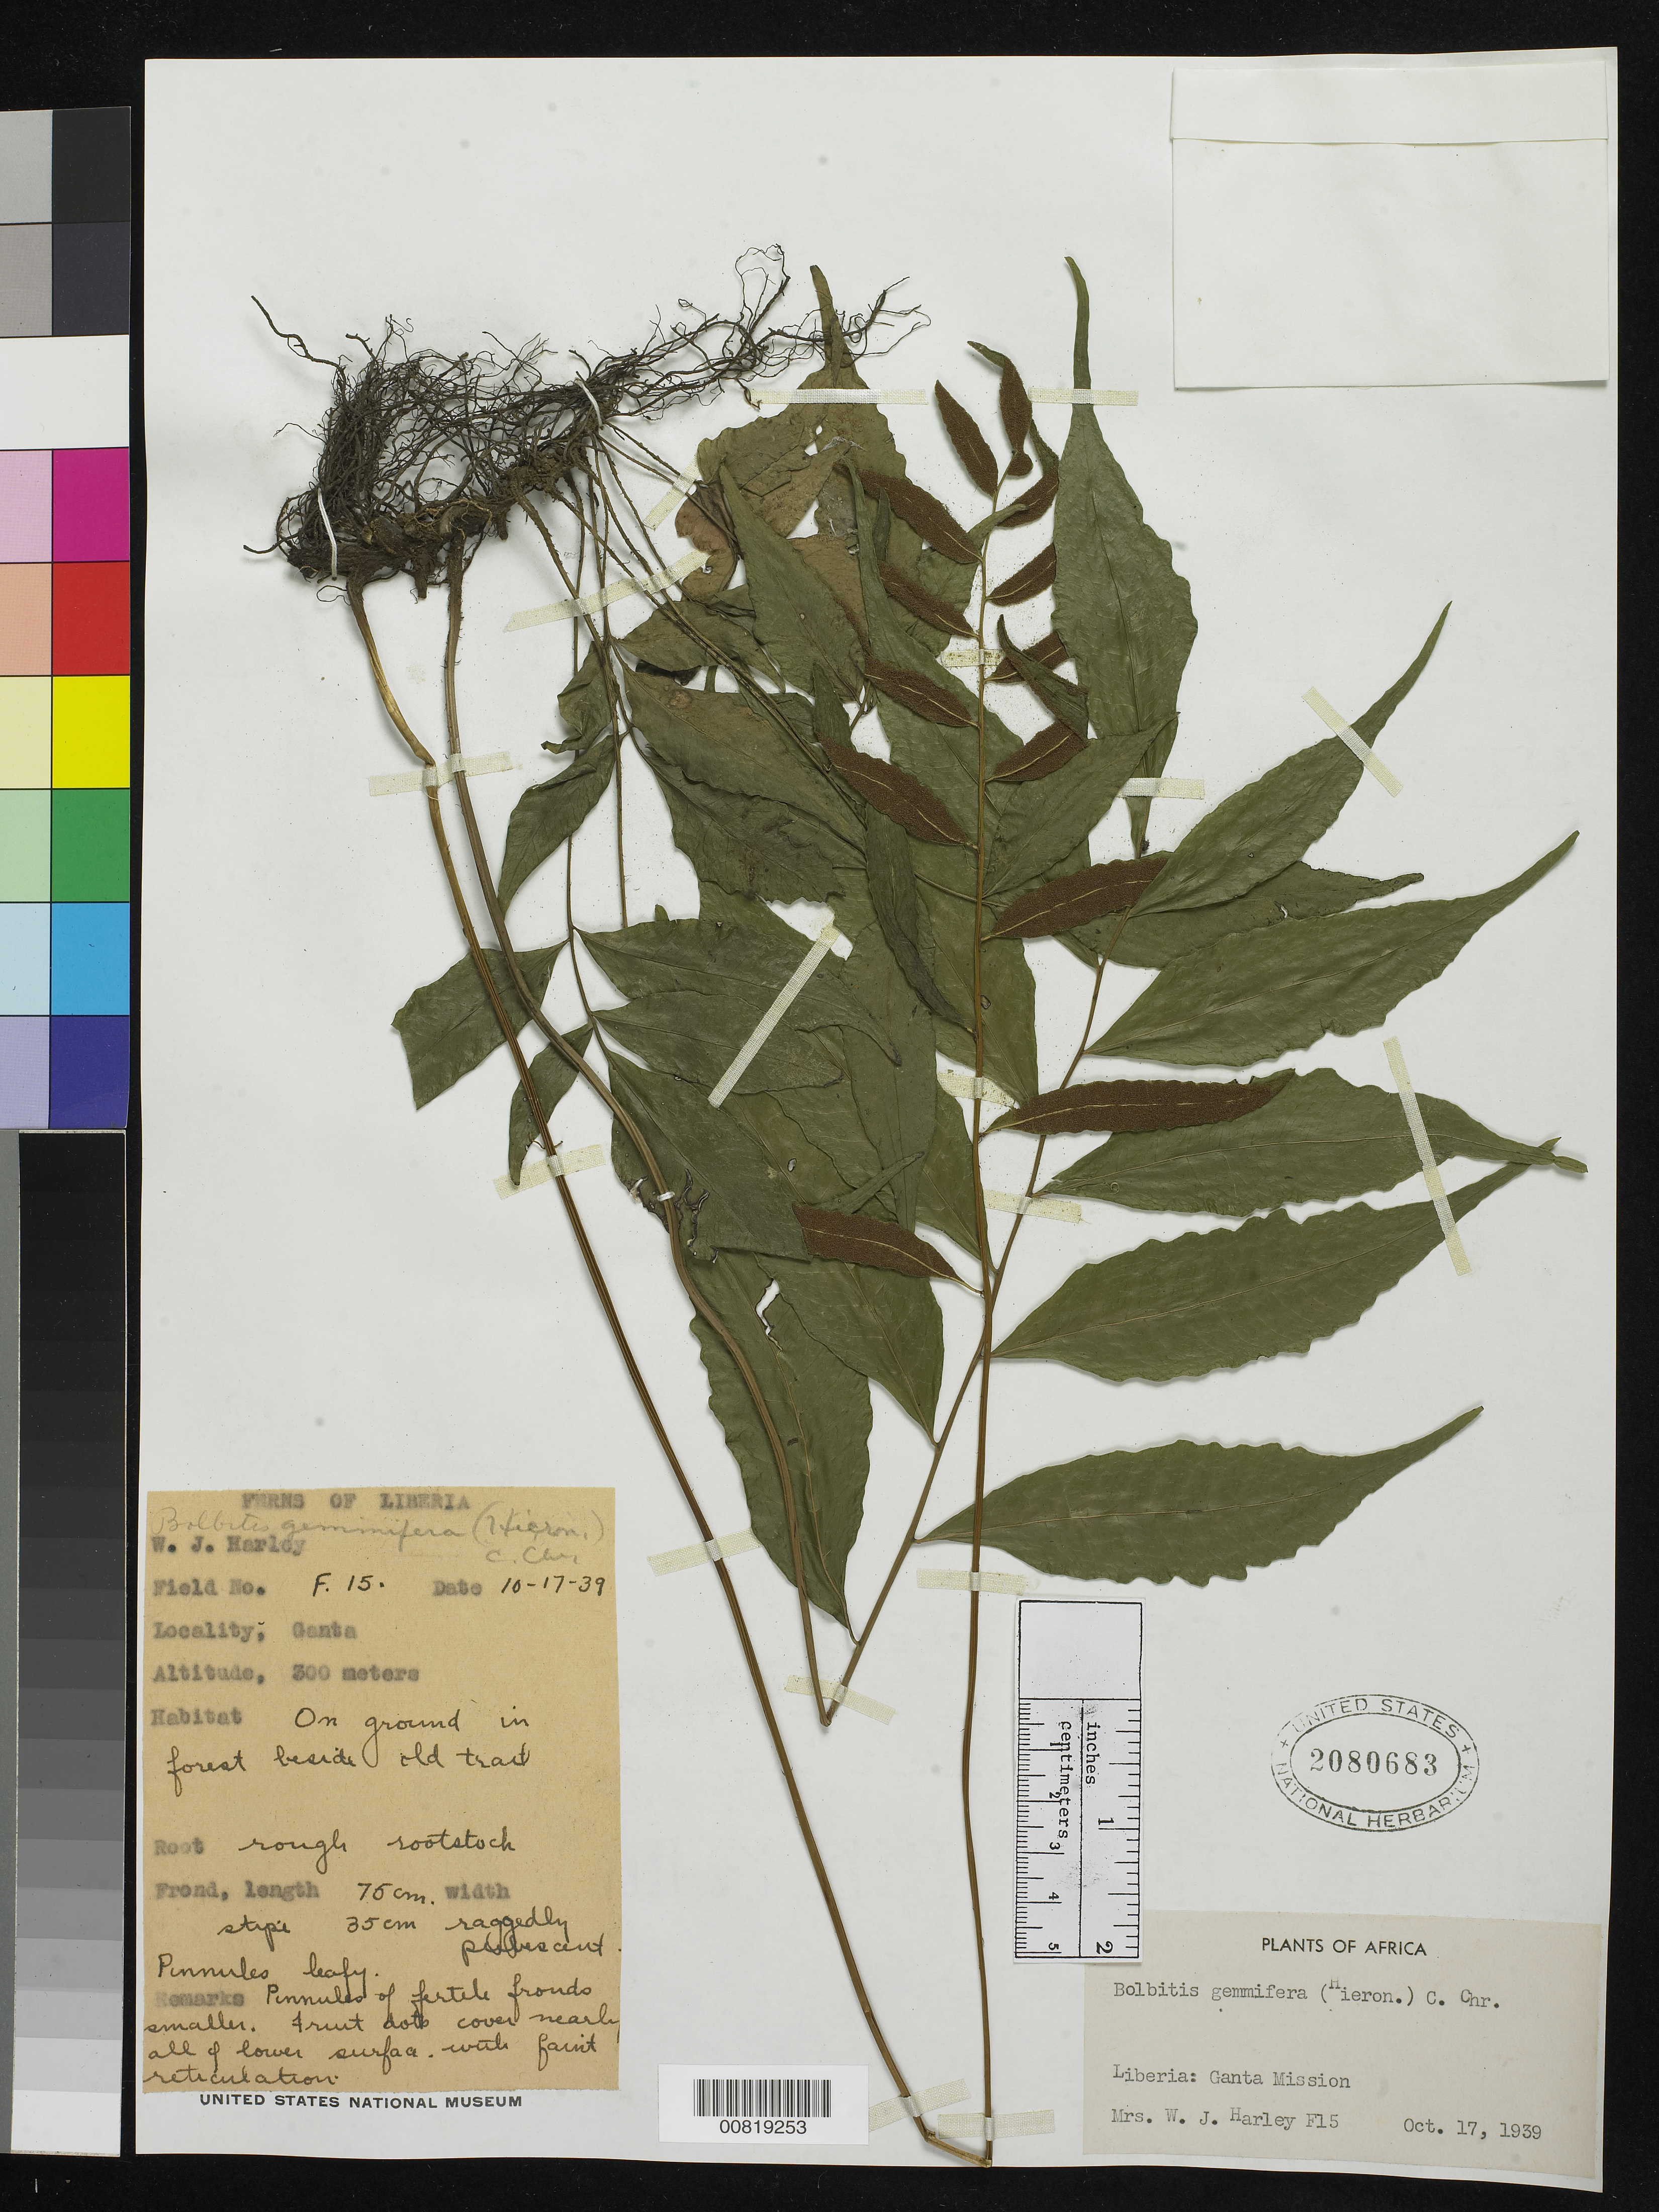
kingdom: Plantae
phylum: Tracheophyta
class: Polypodiopsida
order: Polypodiales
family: Dryopteridaceae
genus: Bolbitis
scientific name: Bolbitis gemmifera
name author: (Lam.) Alston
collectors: W. Harley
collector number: F 15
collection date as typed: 17 Oct 1939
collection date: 1939-10-17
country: Liberia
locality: Ganta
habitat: Forest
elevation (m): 300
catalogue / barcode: US 2080683